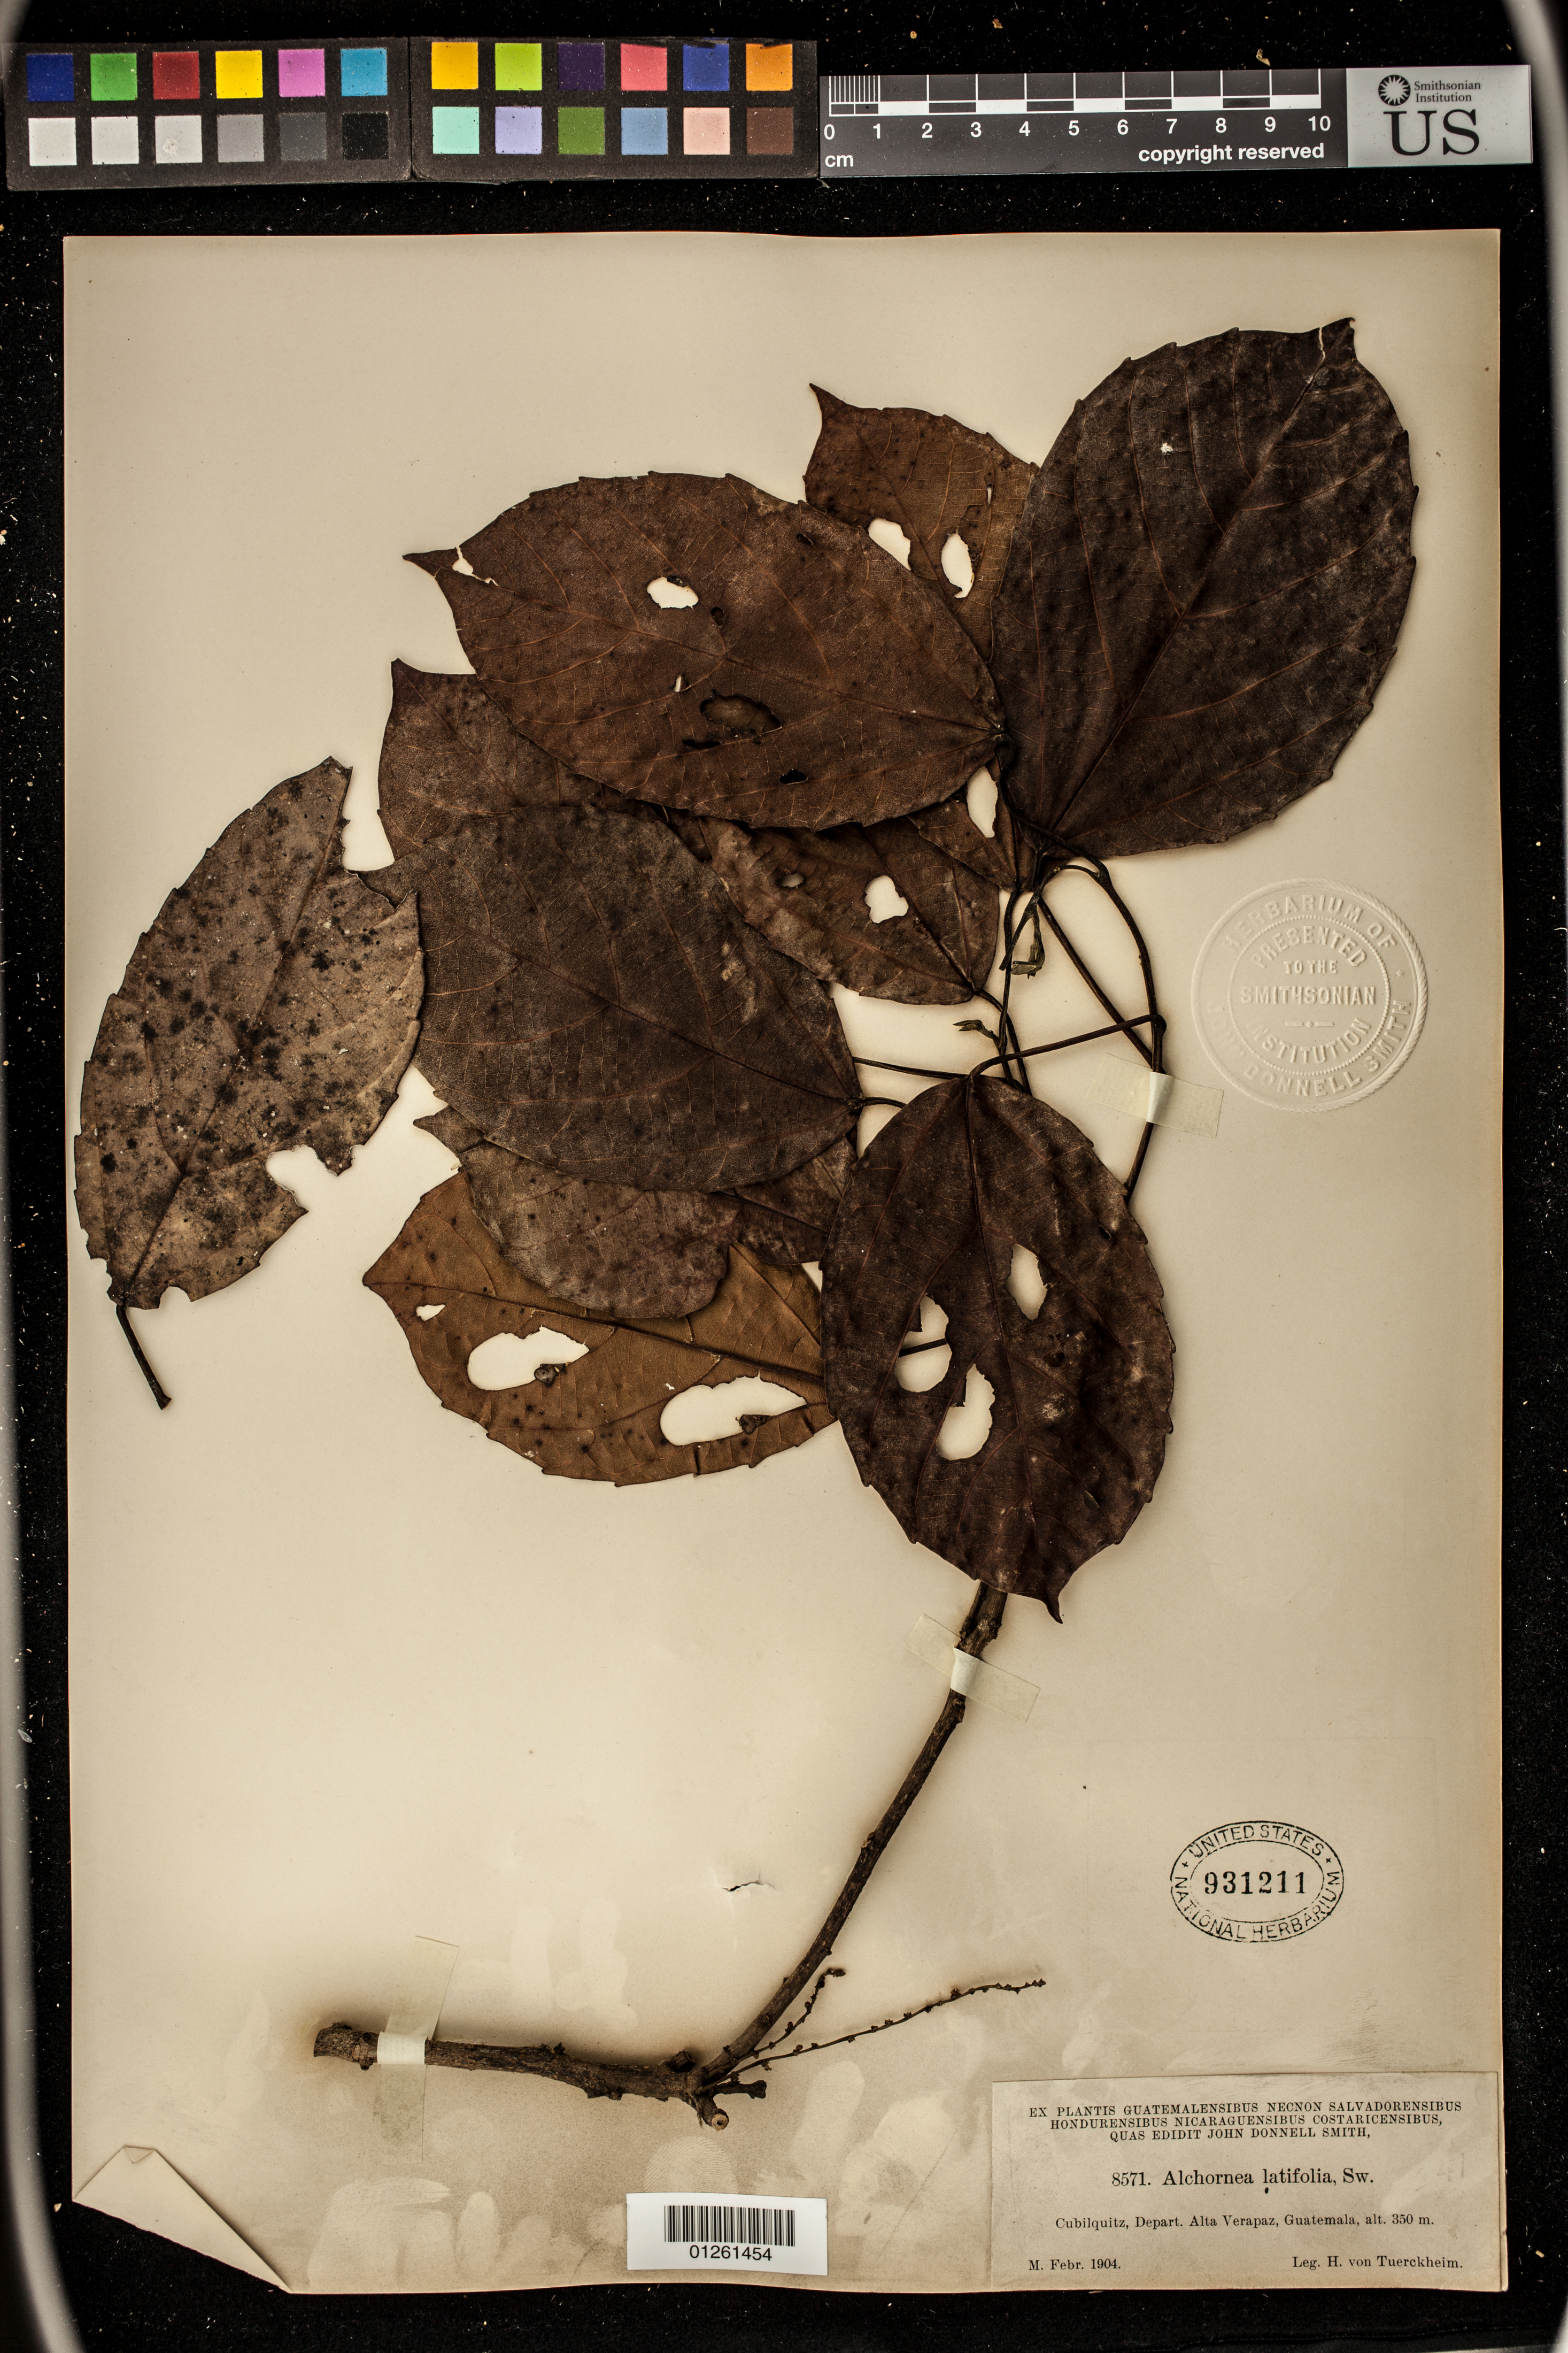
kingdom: Plantae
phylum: Tracheophyta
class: Magnoliopsida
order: Malpighiales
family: Euphorbiaceae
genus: Alchornea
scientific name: Alchornea latifolia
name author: Sw.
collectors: H. von Türckheim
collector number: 8571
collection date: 1904-02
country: Guatemala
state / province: Alta Verapaz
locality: Cubilquitz [Cubilhuitz]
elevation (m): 350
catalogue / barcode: US 931211